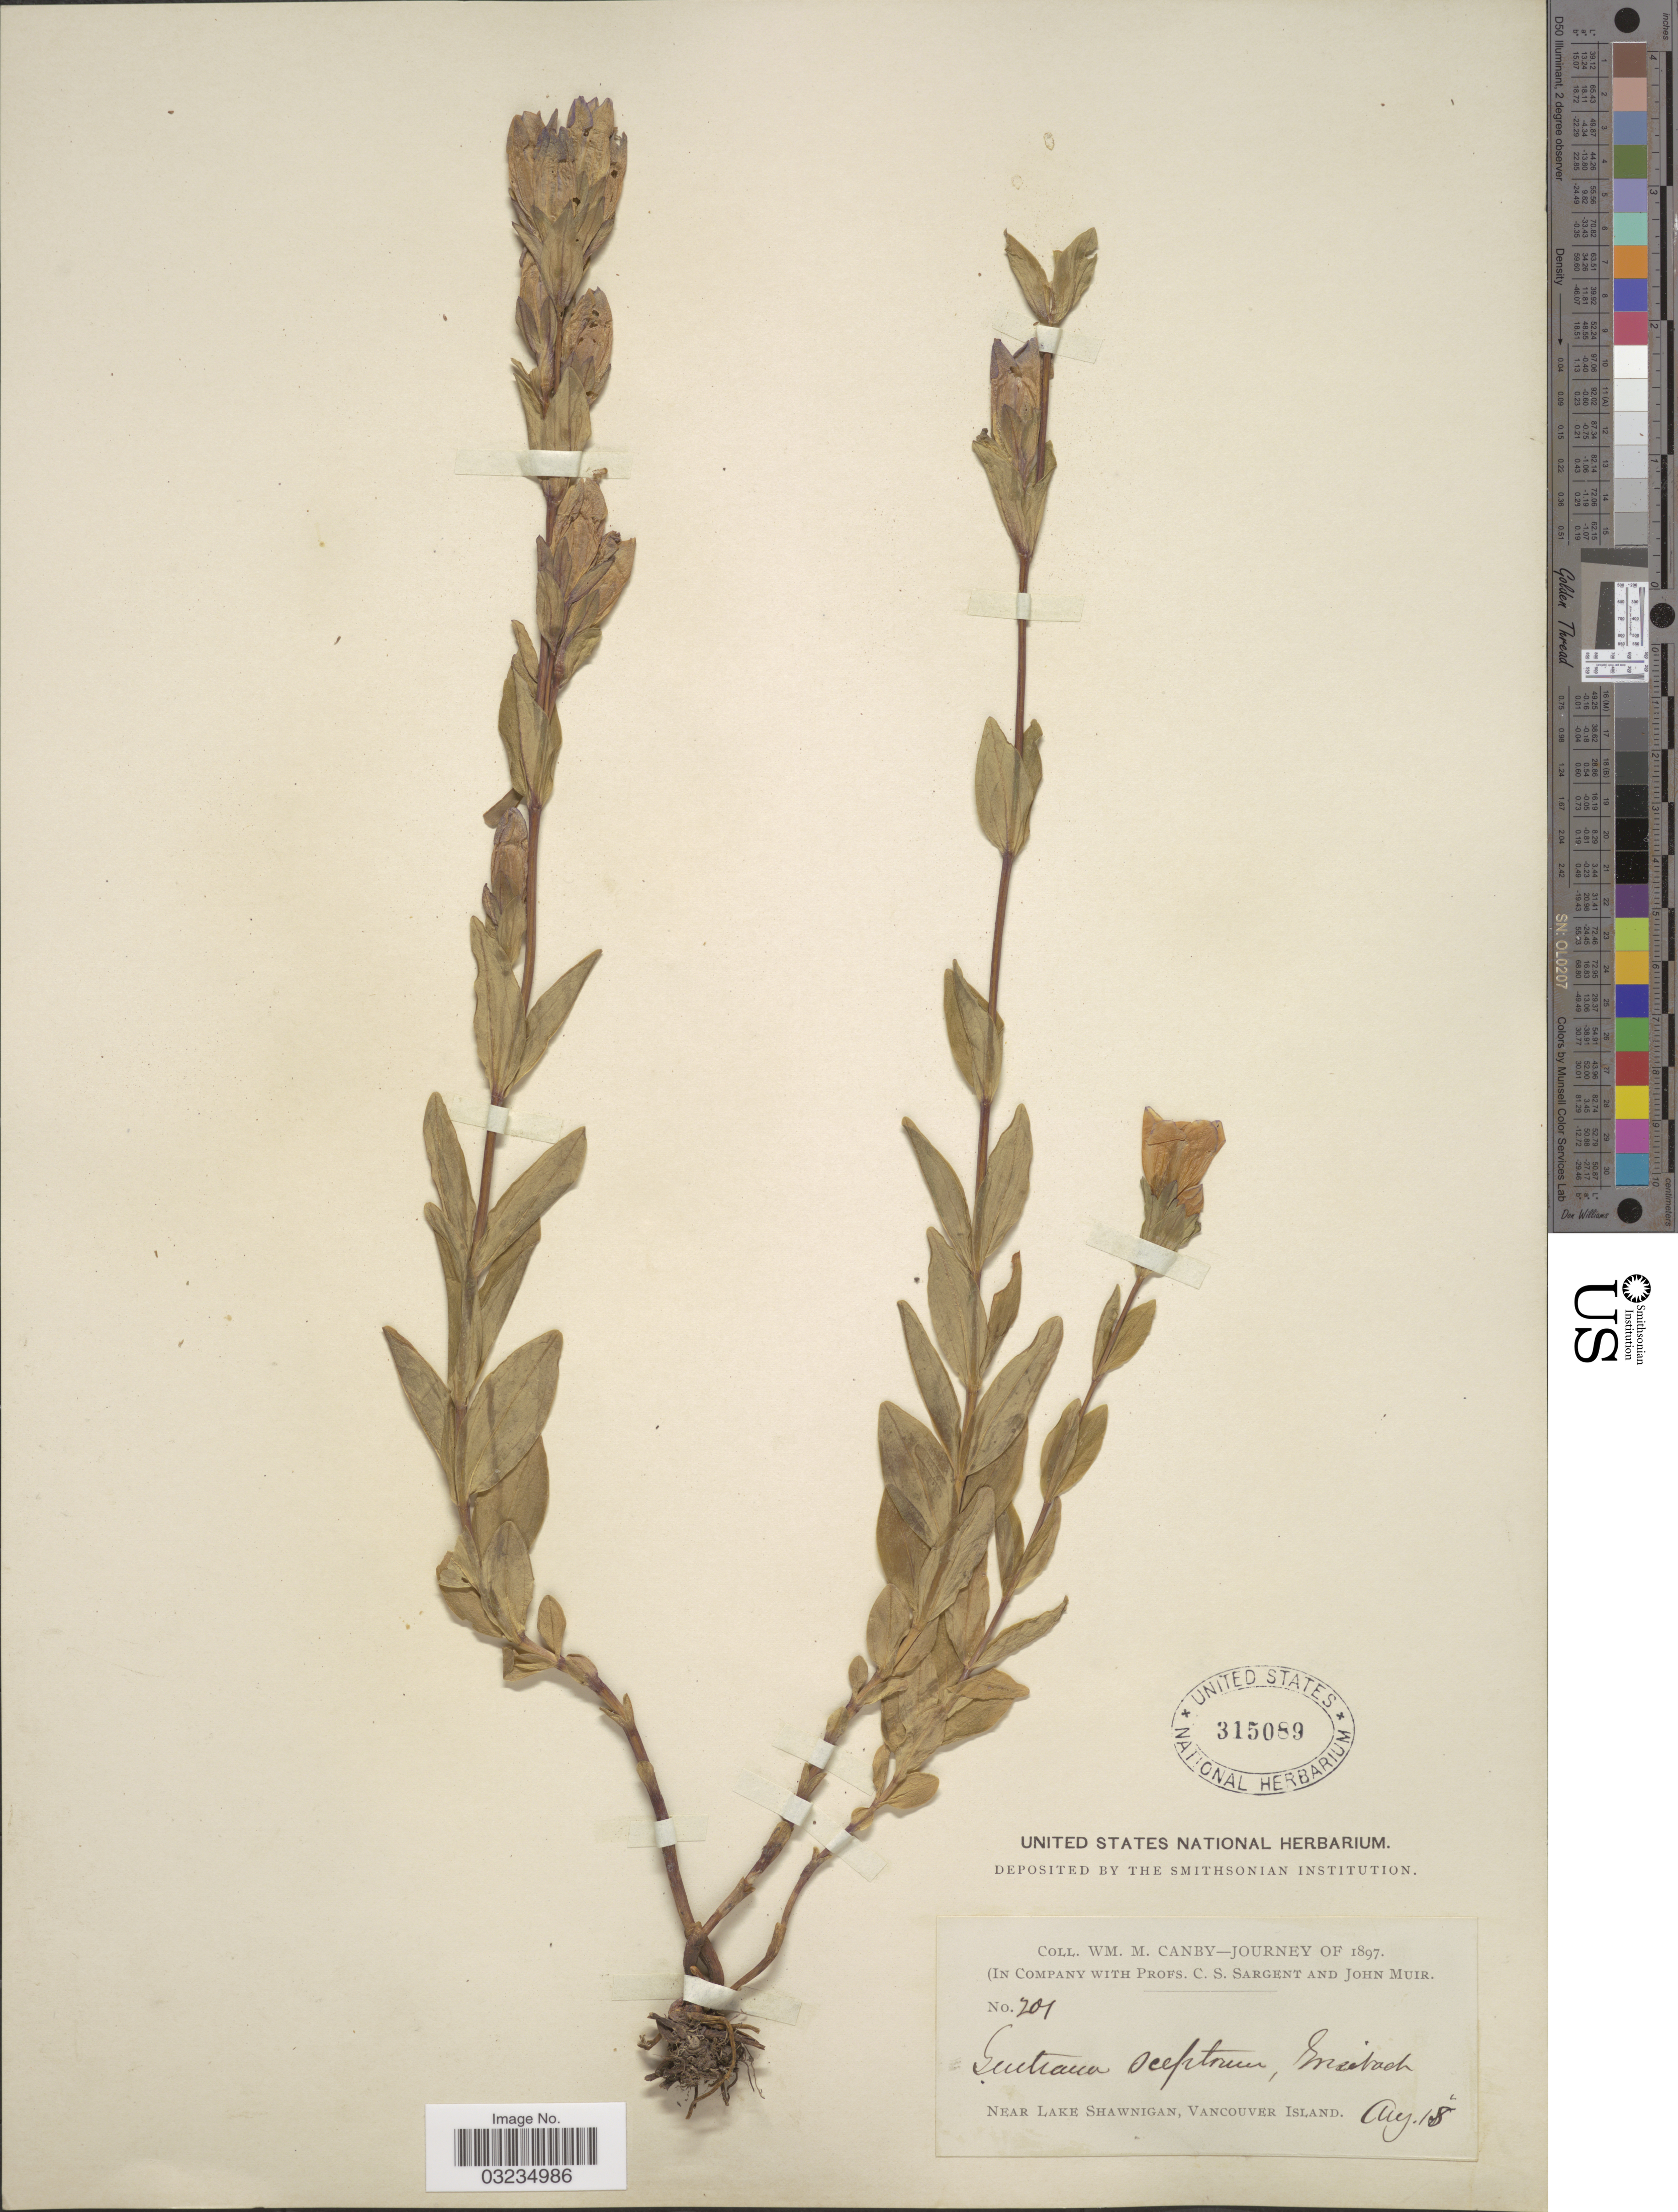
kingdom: Plantae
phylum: Tracheophyta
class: Magnoliopsida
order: Gentianales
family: Gentianaceae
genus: Gentiana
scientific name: Gentiana sceptrum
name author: Griseb.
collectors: W. M. Canby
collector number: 201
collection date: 1897-08-18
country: Canada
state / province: British Columbia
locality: Near Lake Shawnigan, Vancouver Island.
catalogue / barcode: US 315089